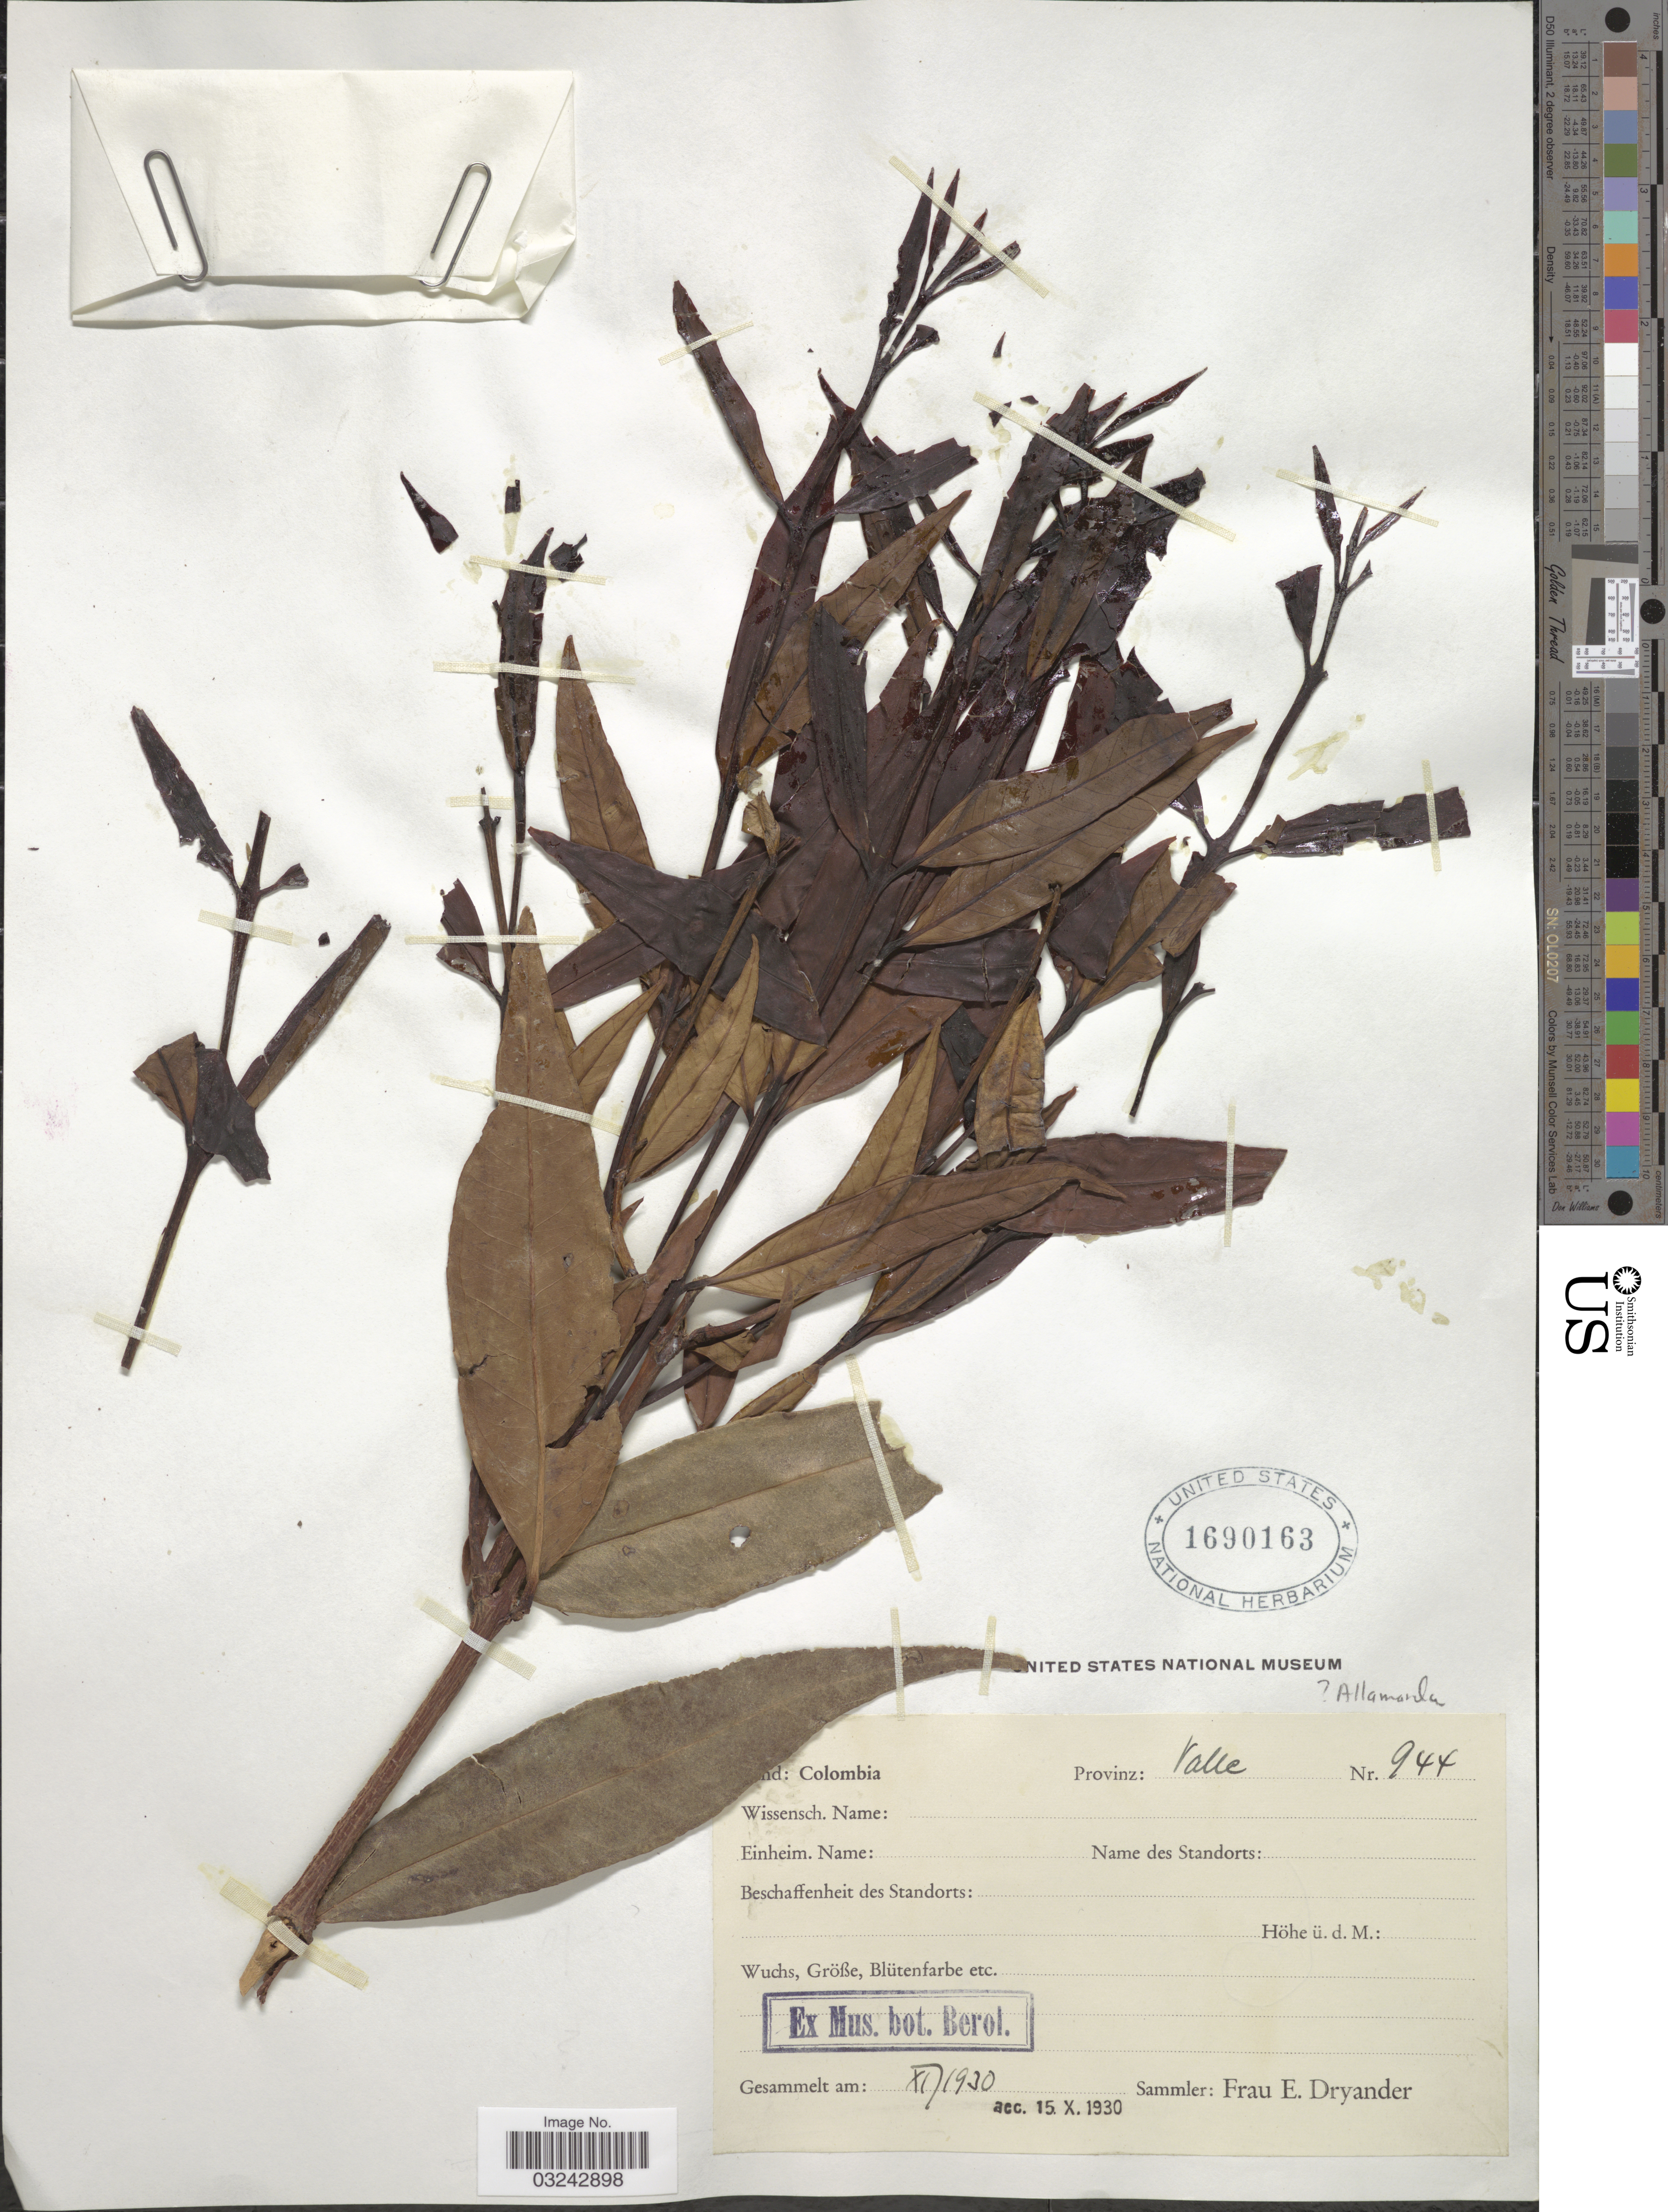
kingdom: Plantae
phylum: Tracheophyta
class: Magnoliopsida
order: Gentianales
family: Apocynaceae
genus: Allamanda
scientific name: Allamanda sp.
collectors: F. Dryander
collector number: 944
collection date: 1930-11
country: Colombia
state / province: Valle del Cauca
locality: Provinz: Valle.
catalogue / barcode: US 1690163